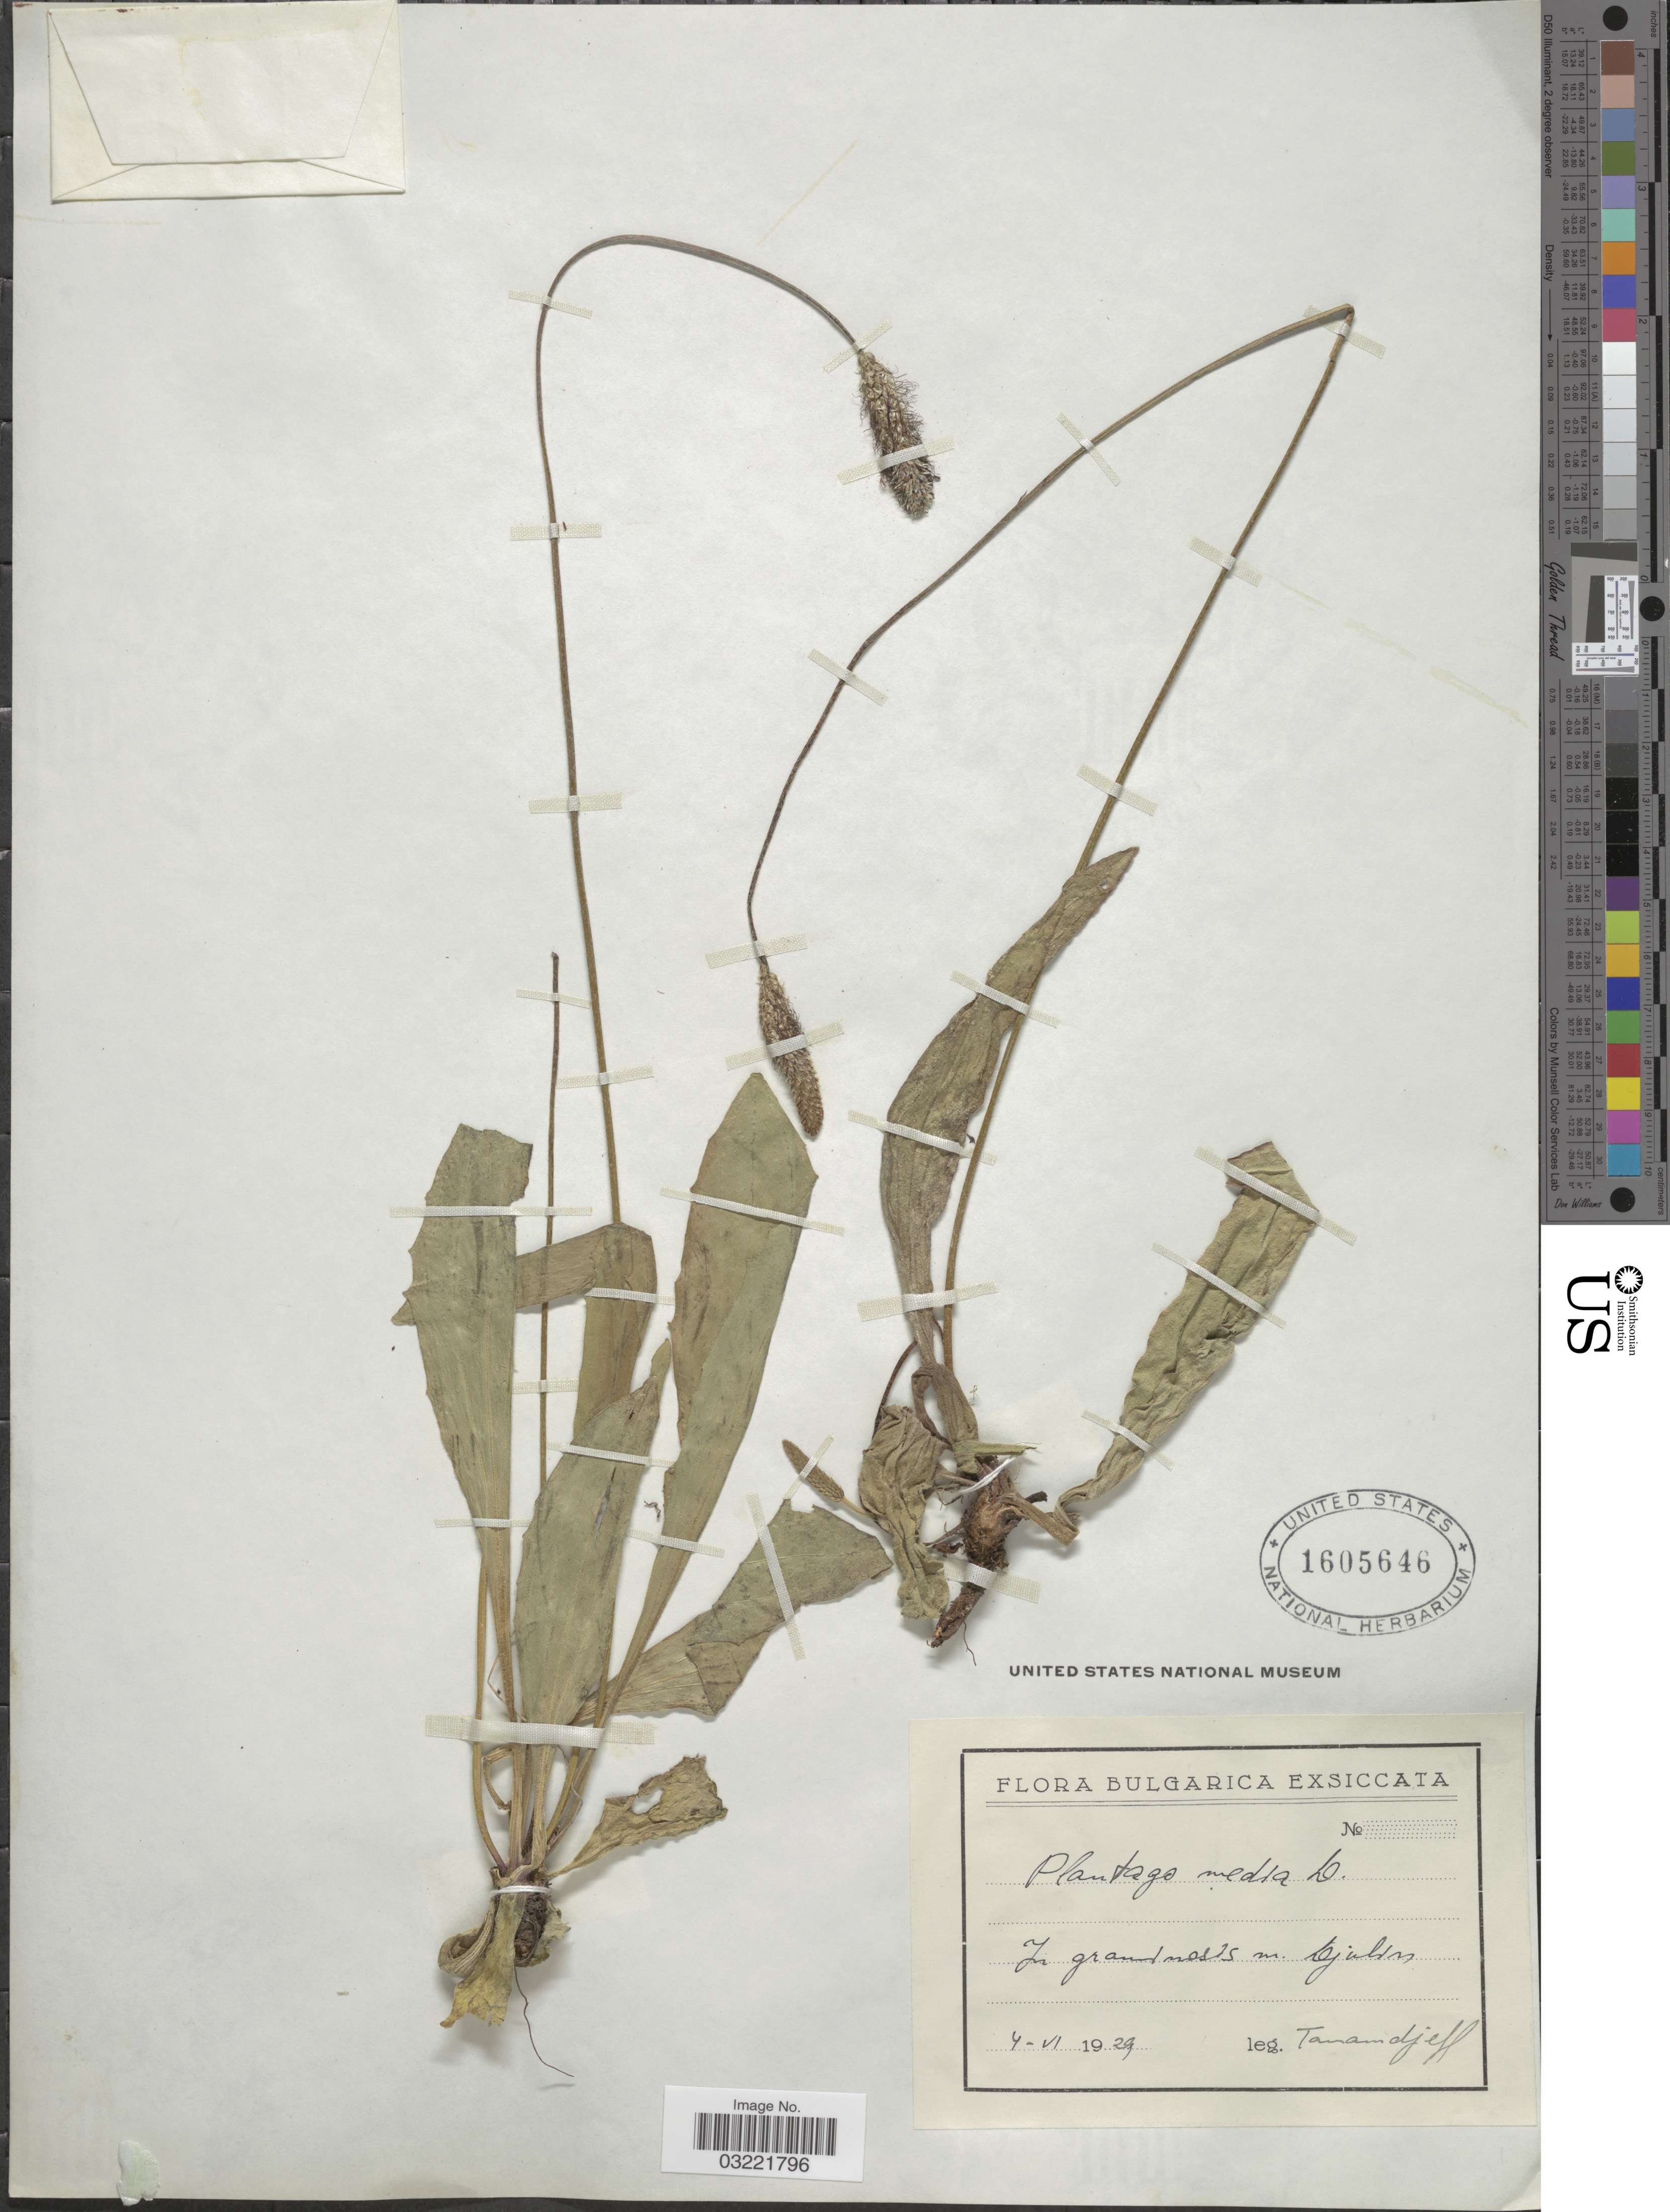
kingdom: Plantae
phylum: Tracheophyta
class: Magnoliopsida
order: Lamiales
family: Plantaginaceae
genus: Plantago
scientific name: Plantago media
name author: L.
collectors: -. Tamandjeff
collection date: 1929-06-04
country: Bulgaria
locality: Bulgarica. In grand nosis [interpreted] nr. Djullen [interpreted].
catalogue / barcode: US 1605646